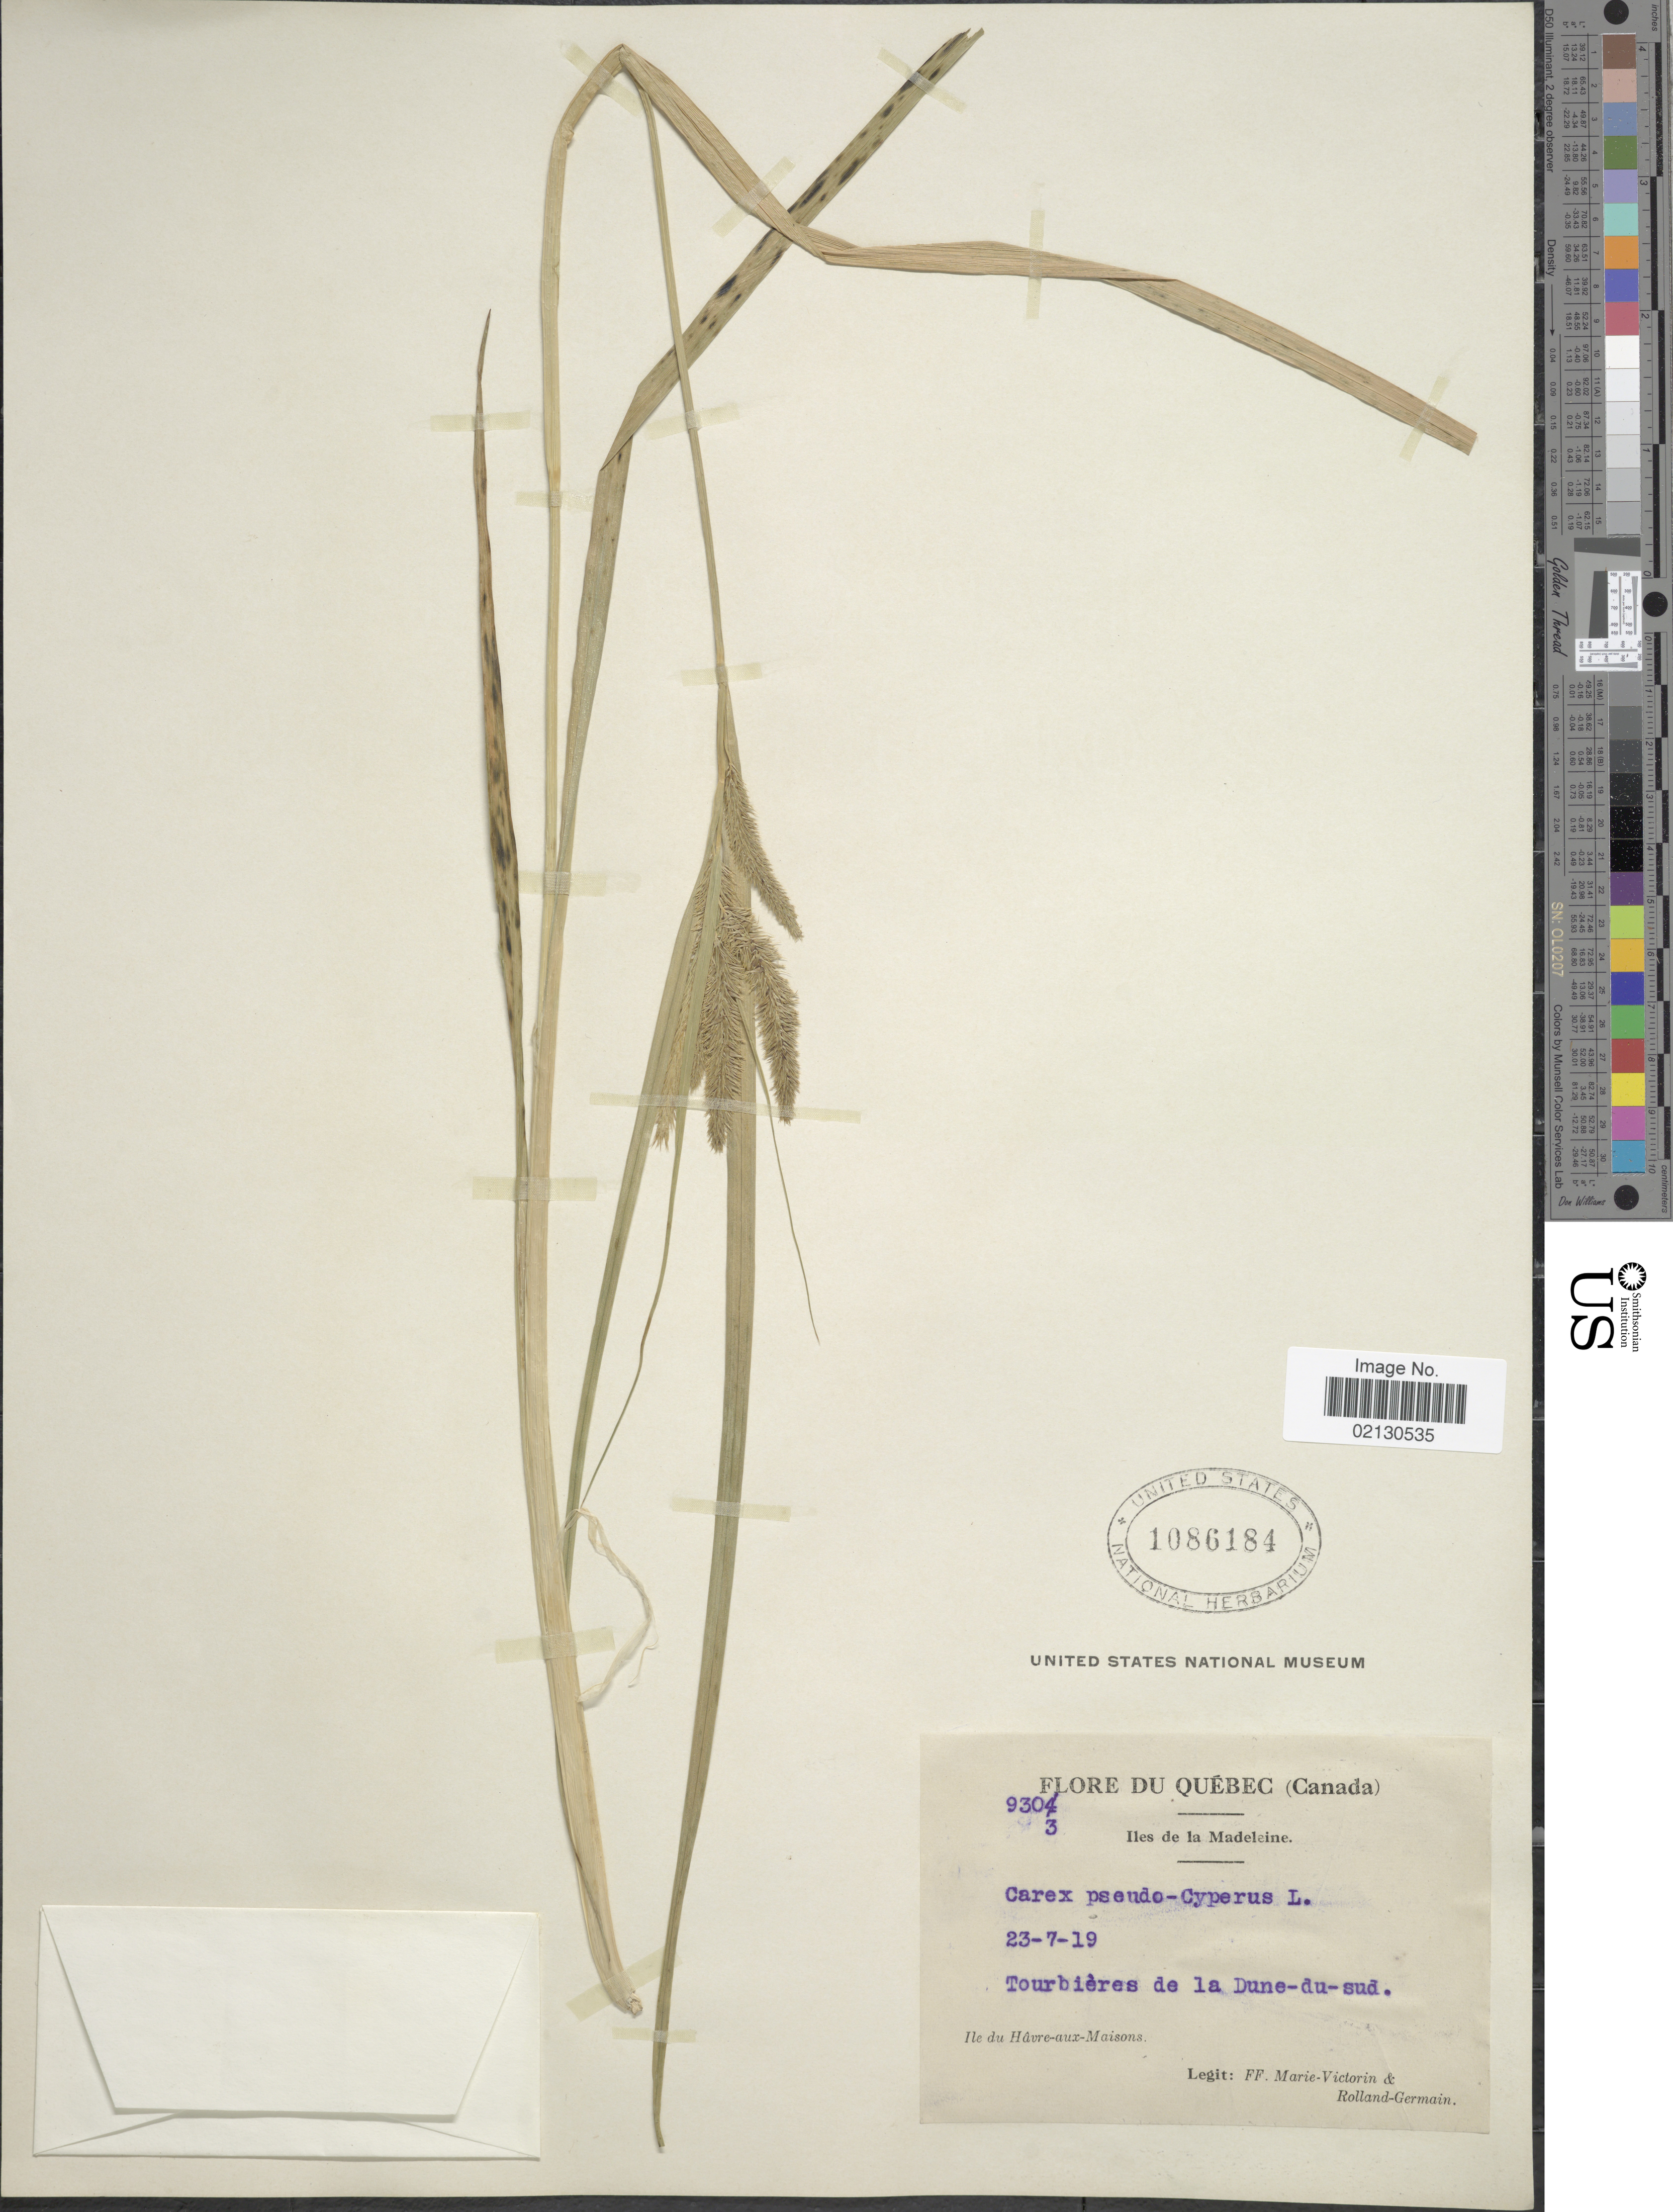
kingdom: Plantae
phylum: Tracheophyta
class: Liliopsida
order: Poales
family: Cyperaceae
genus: Carex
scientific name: Carex pseudocyperus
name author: L.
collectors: F. Marie-Victorin & Rolland-Germain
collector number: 9303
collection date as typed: Transcribed d/m/y: 23/7/19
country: Canada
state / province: Quebec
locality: Iles de la Madeleine. Dune-du-sud. Ile du Hâvre-aux Maisons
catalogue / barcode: US 1086184